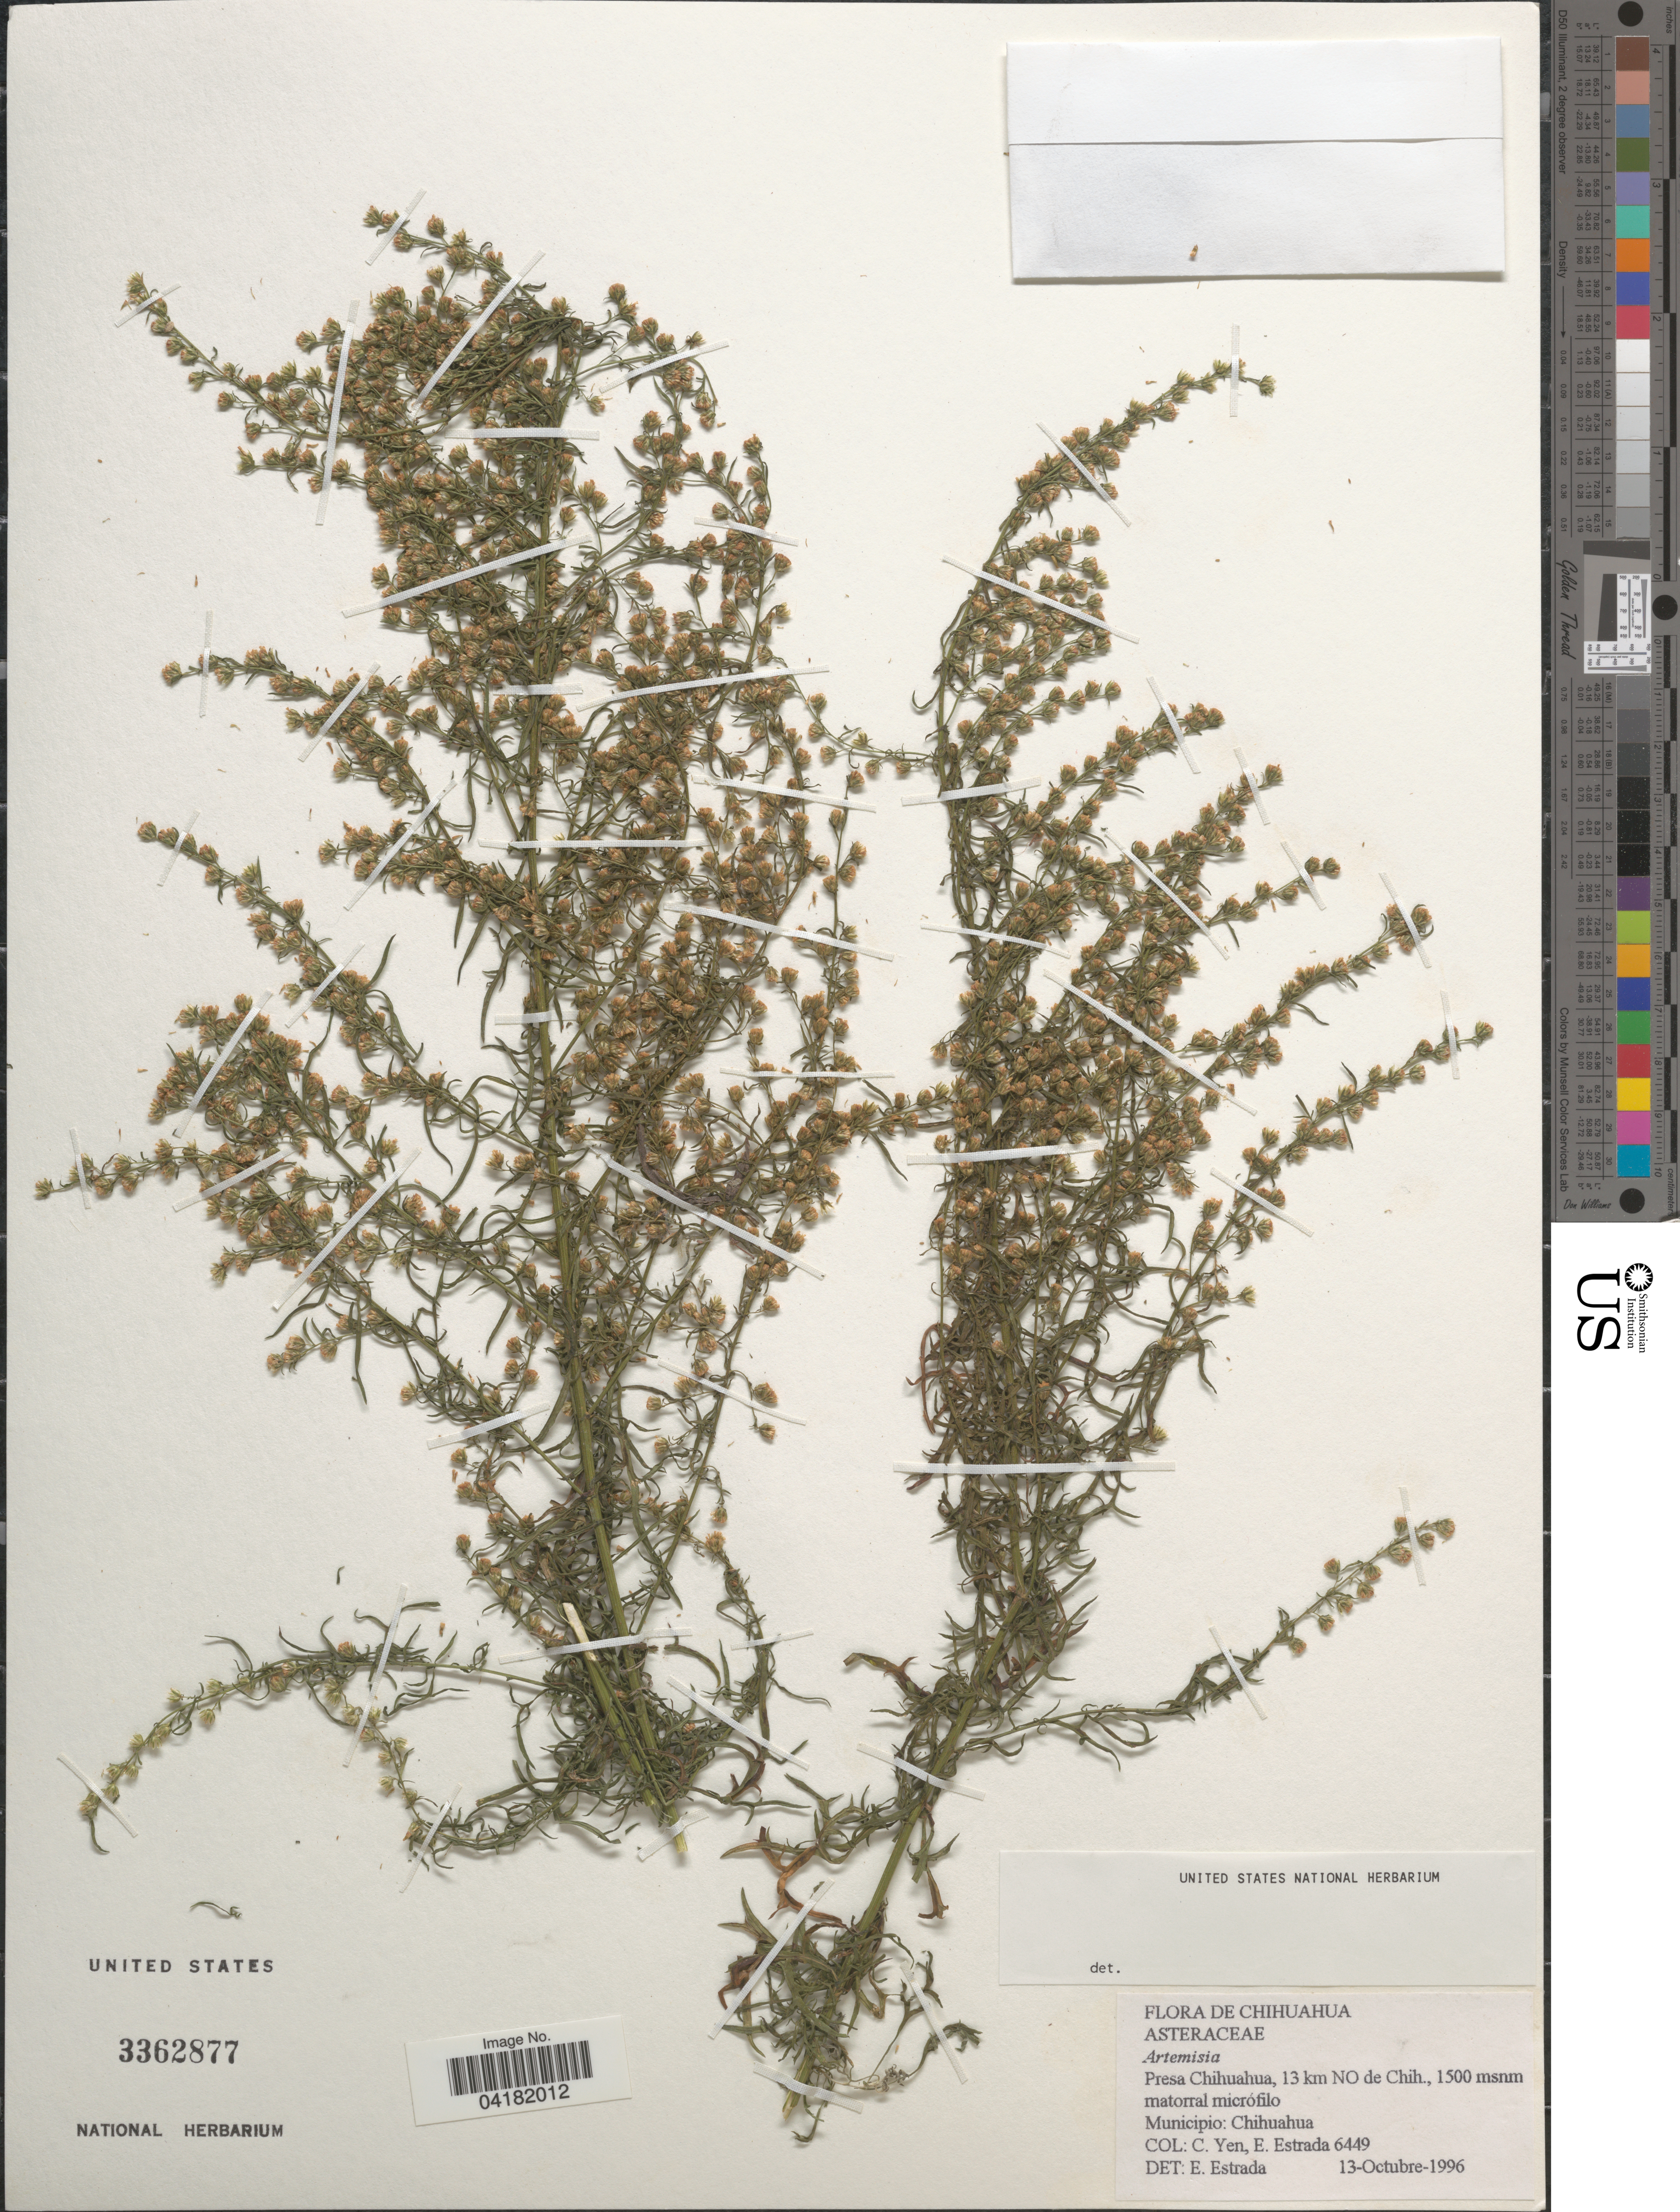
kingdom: Plantae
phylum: Tracheophyta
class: Magnoliopsida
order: Asterales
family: Asteraceae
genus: Artemisia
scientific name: Artemisia sp.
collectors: C. Yen & E. Estrada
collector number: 6449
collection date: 1996-10-13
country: Mexico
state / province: Chihuahua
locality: Presa Chihuahua, 13 km NO de Chih.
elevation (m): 1500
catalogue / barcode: US 3362877